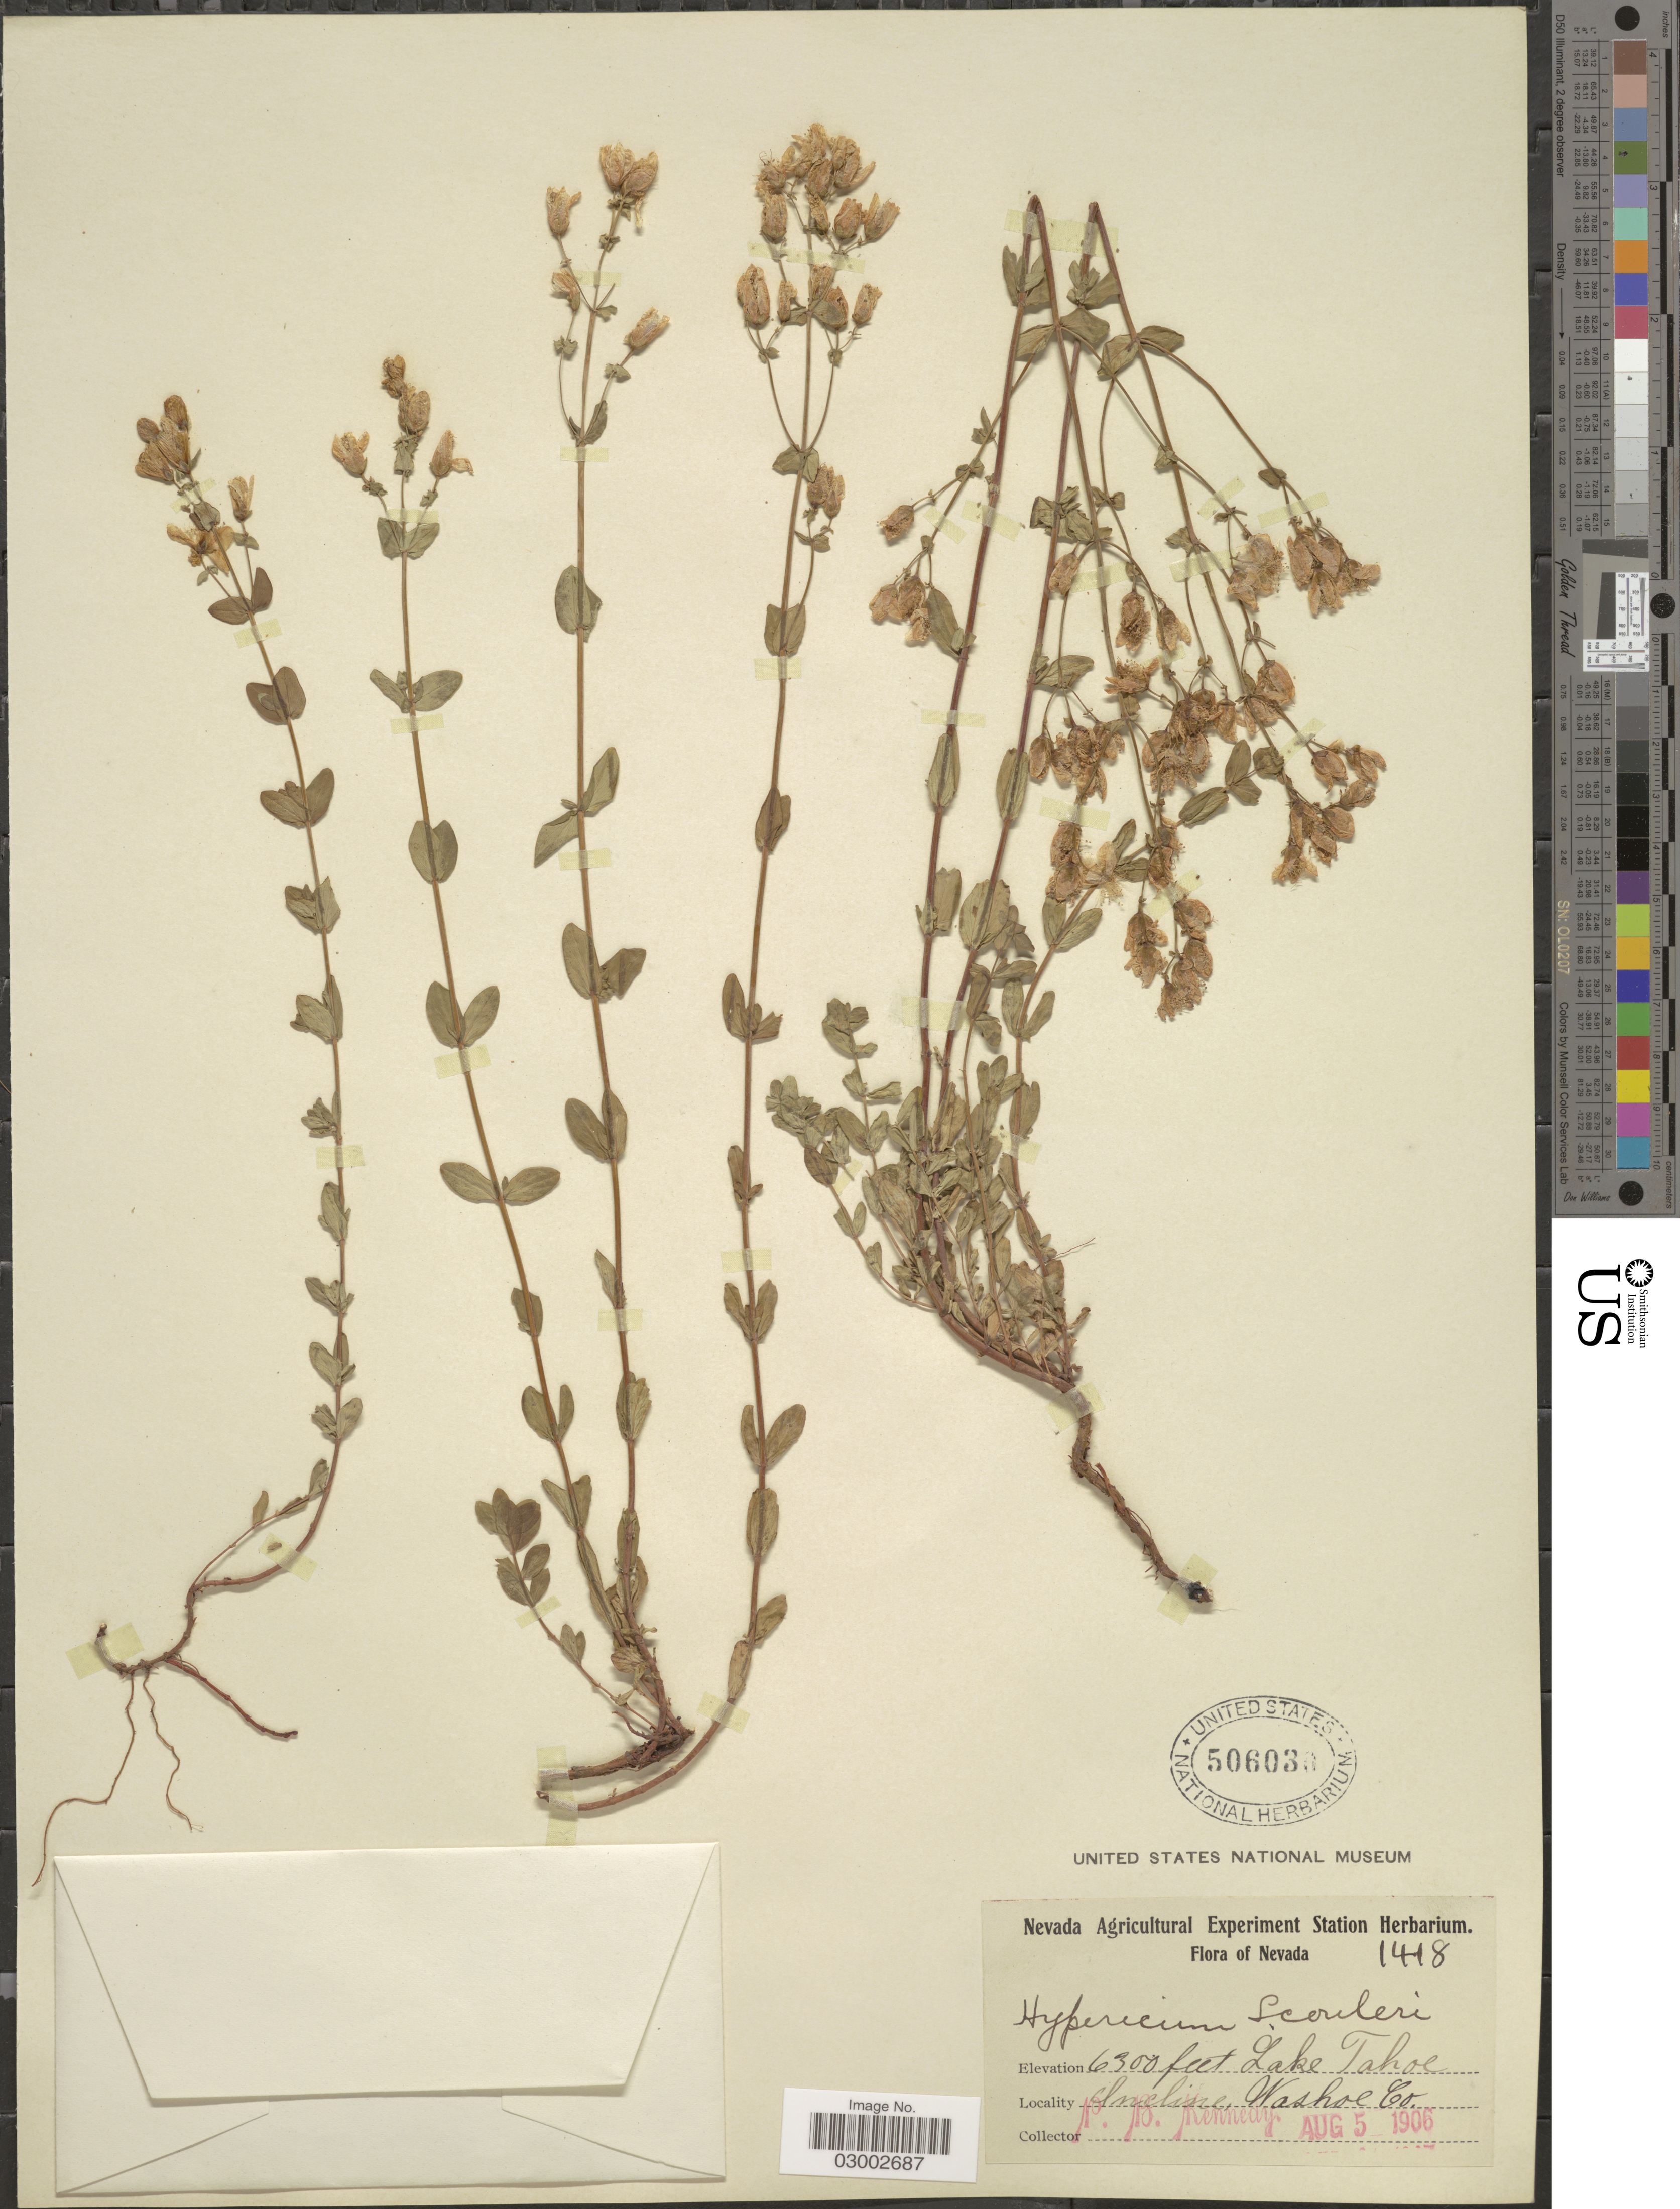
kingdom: Plantae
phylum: Tracheophyta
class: Magnoliopsida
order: Malpighiales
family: Hypericaceae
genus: Hypericum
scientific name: Hypericum scouleri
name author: Hook.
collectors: P. B. Kennedy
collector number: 1418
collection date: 1906-08-05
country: United States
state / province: Nevada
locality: Lake Tahoe. Anchine, Washoe Co.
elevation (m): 1920